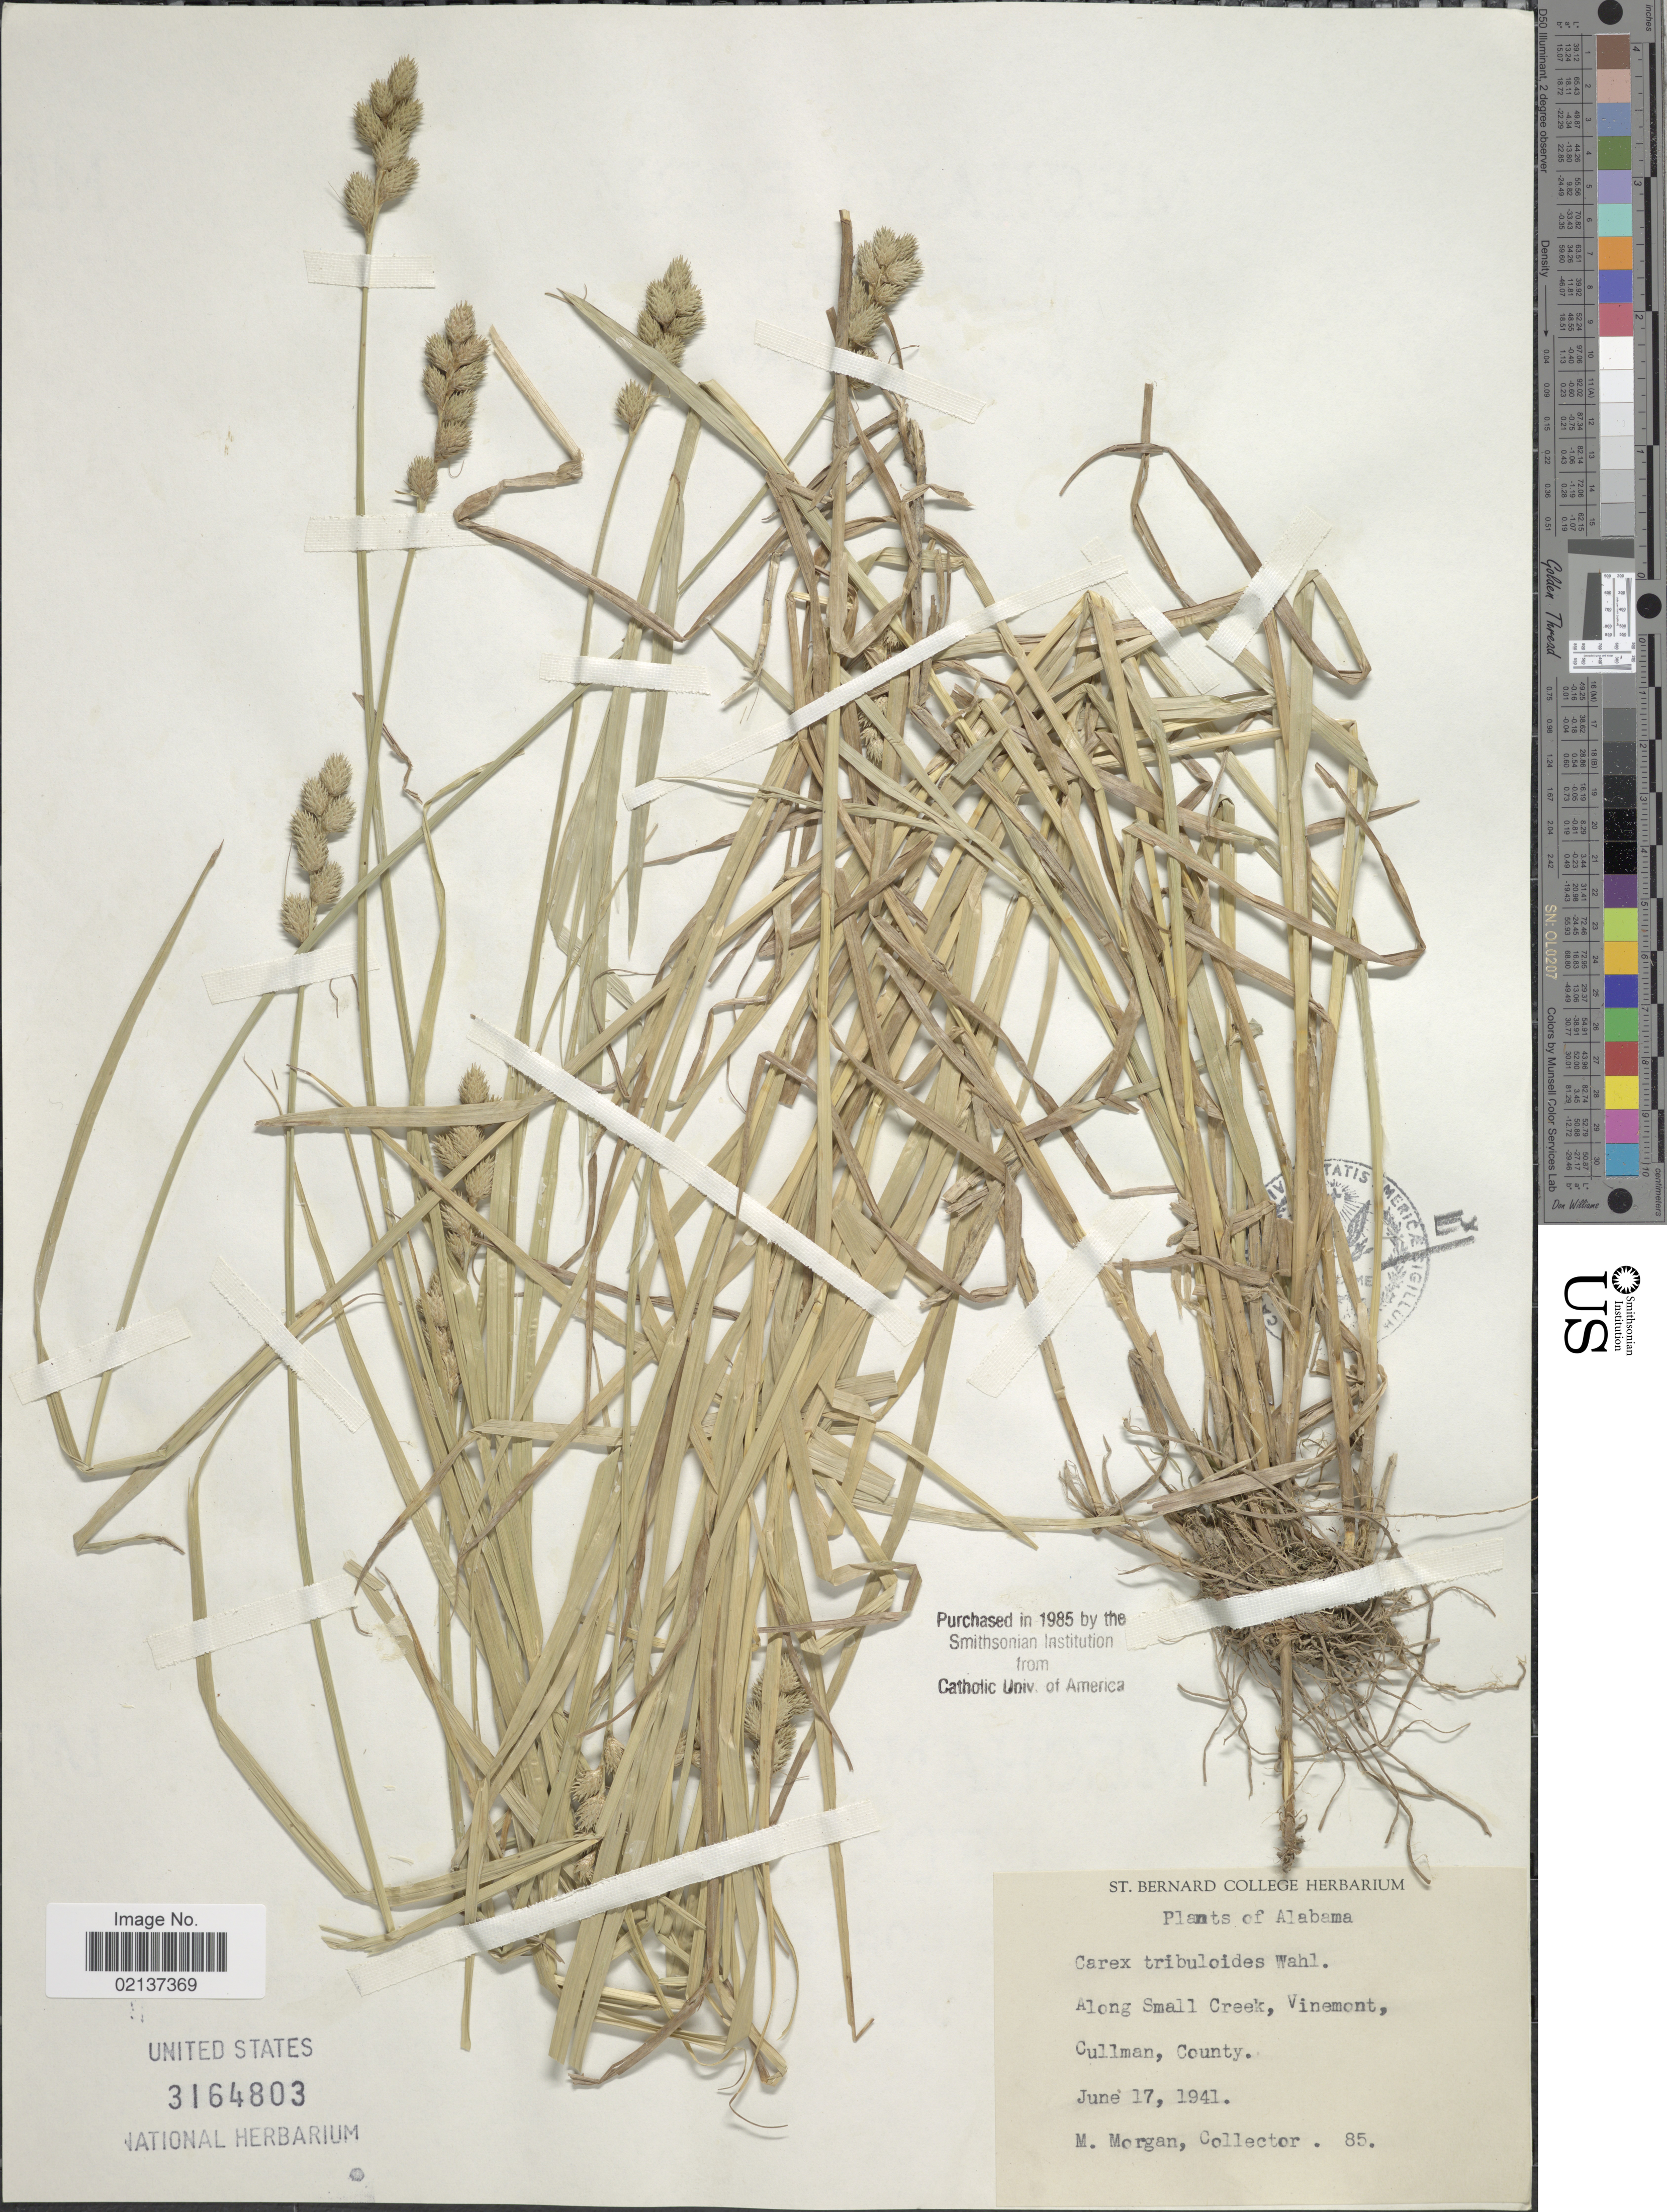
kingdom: Plantae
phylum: Tracheophyta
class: Liliopsida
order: Poales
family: Cyperaceae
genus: Carex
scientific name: Carex tribuloides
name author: Wahlenb.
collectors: M. Morgan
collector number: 85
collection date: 1941-06-17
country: United States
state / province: Alabama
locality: Along Small Creek, Vinemont, Cullman County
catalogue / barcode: US 3164803